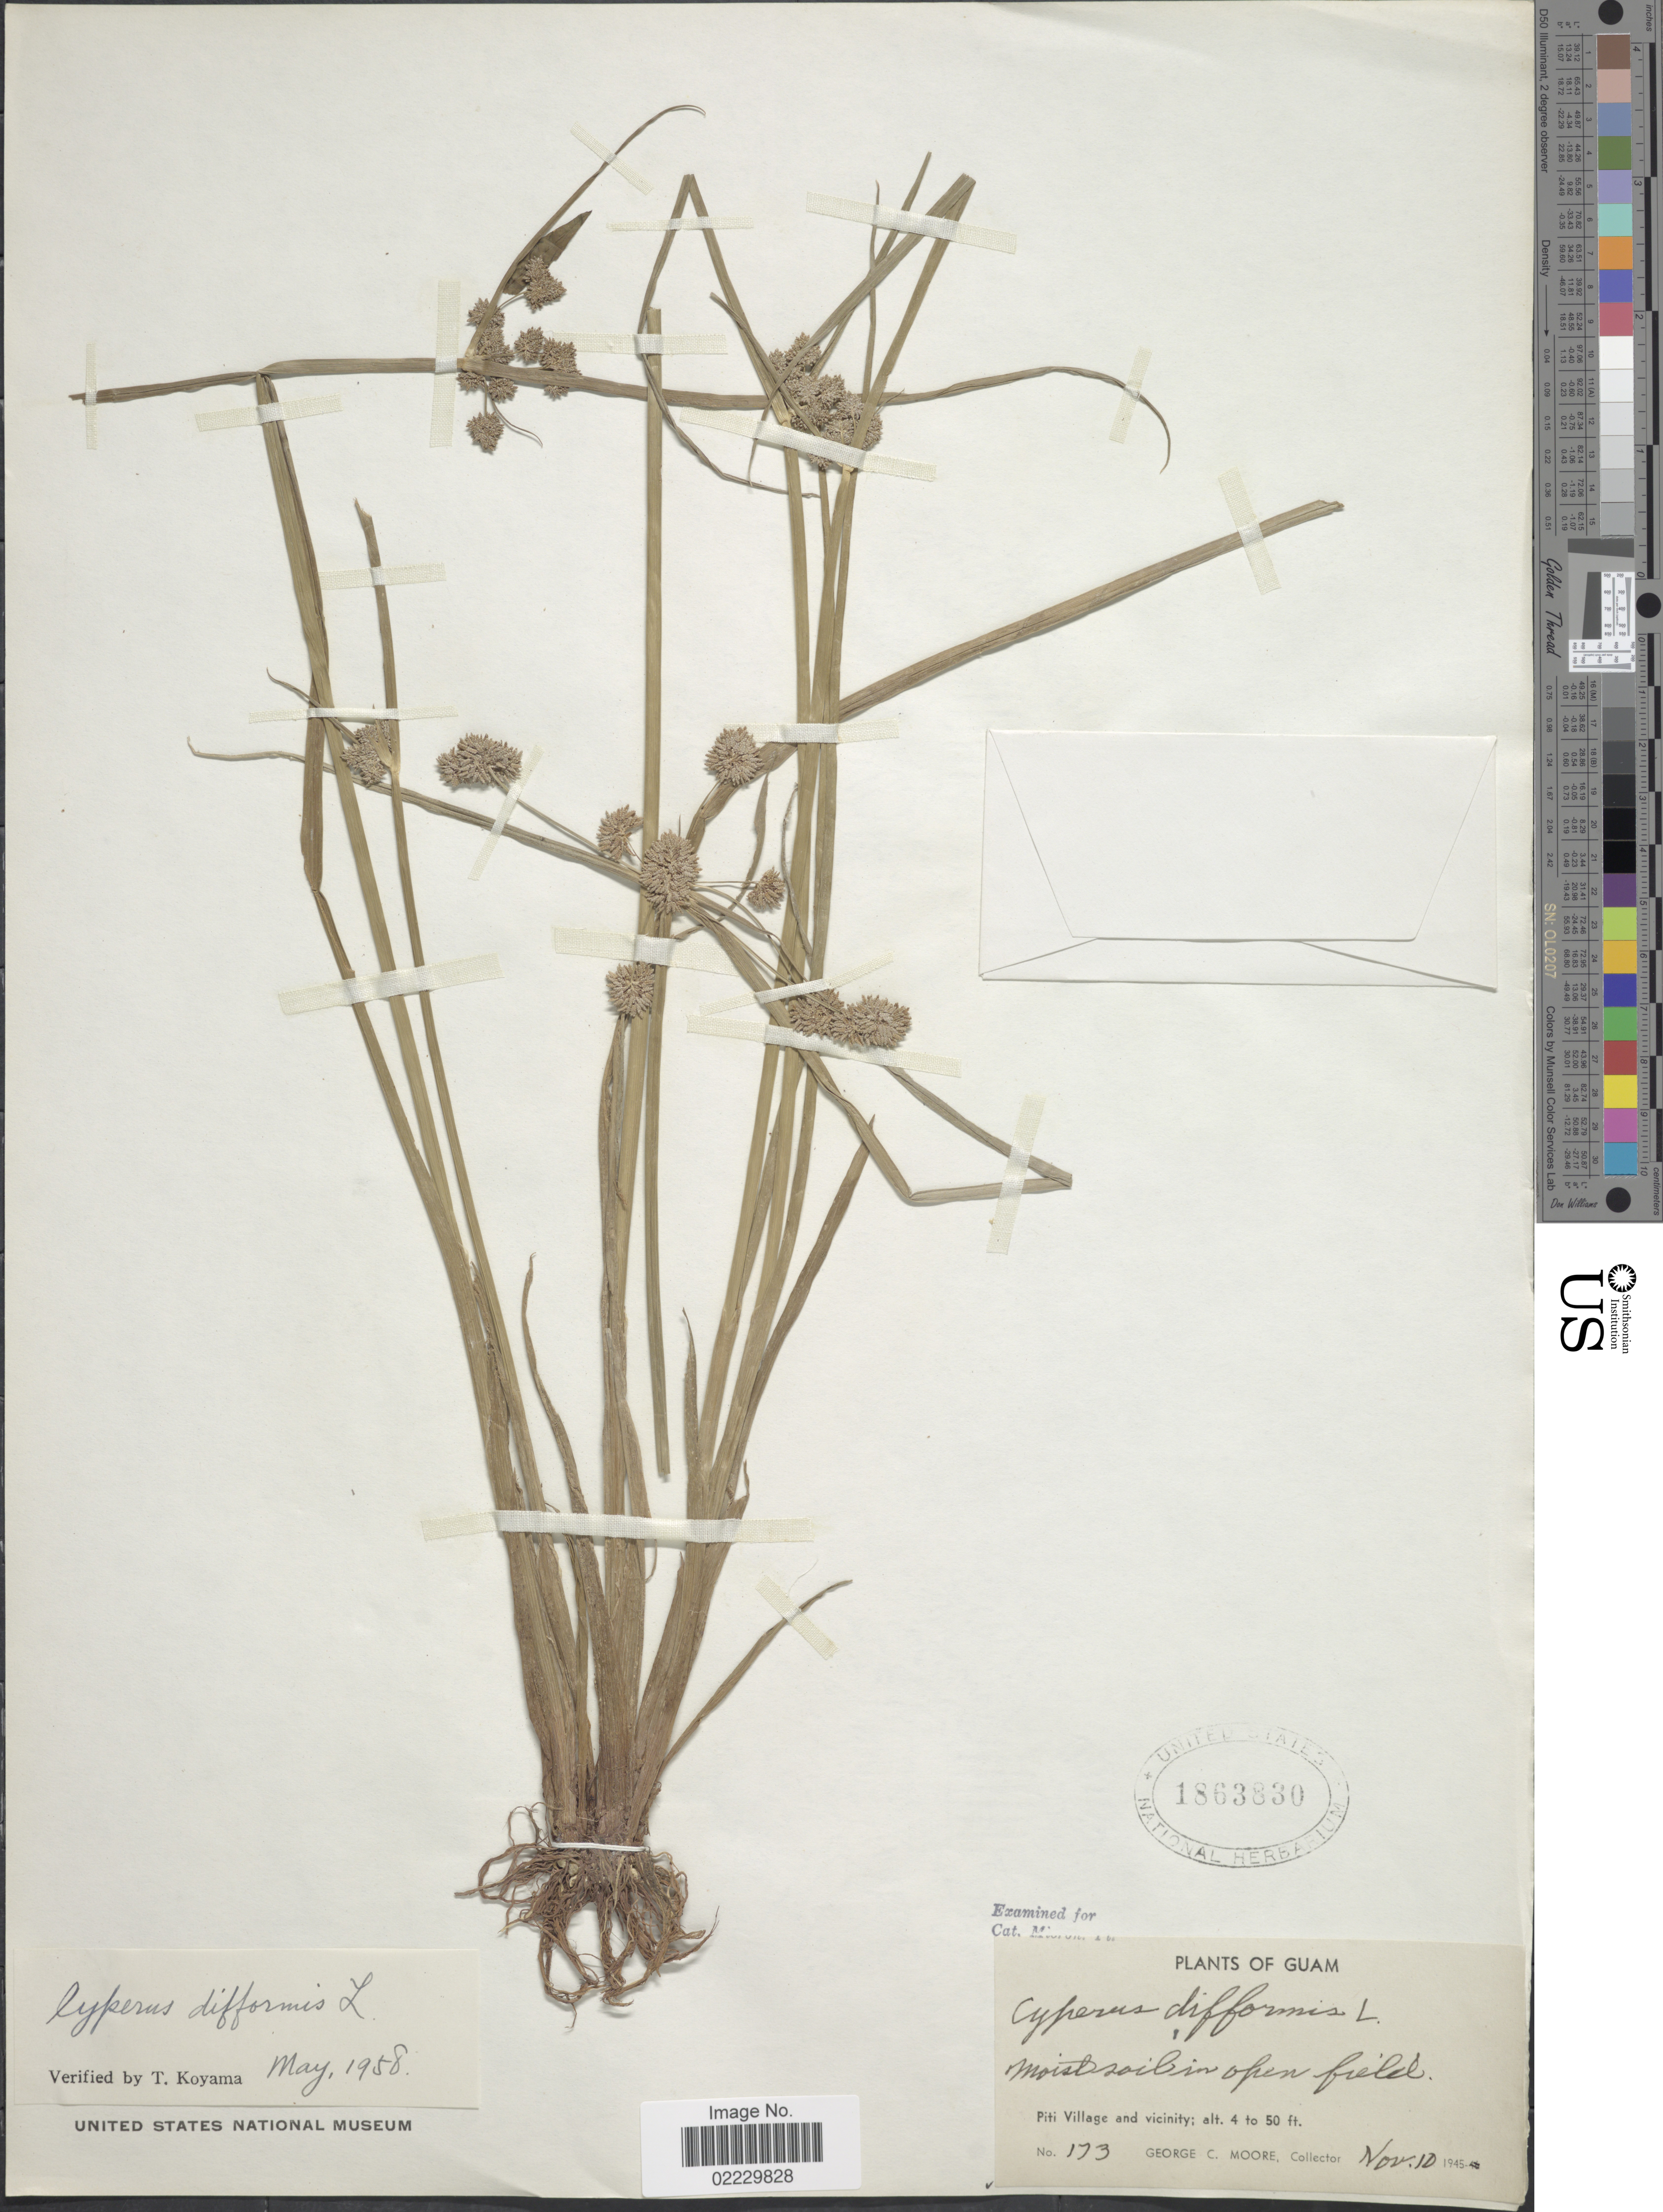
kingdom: Plantae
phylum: Tracheophyta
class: Liliopsida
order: Poales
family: Cyperaceae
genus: Cyperus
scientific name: Cyperus difformis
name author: L.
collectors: G. C. Moore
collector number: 173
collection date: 1945-11-10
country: Guam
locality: Piti Village and vicinity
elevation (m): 1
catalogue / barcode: US 1863830